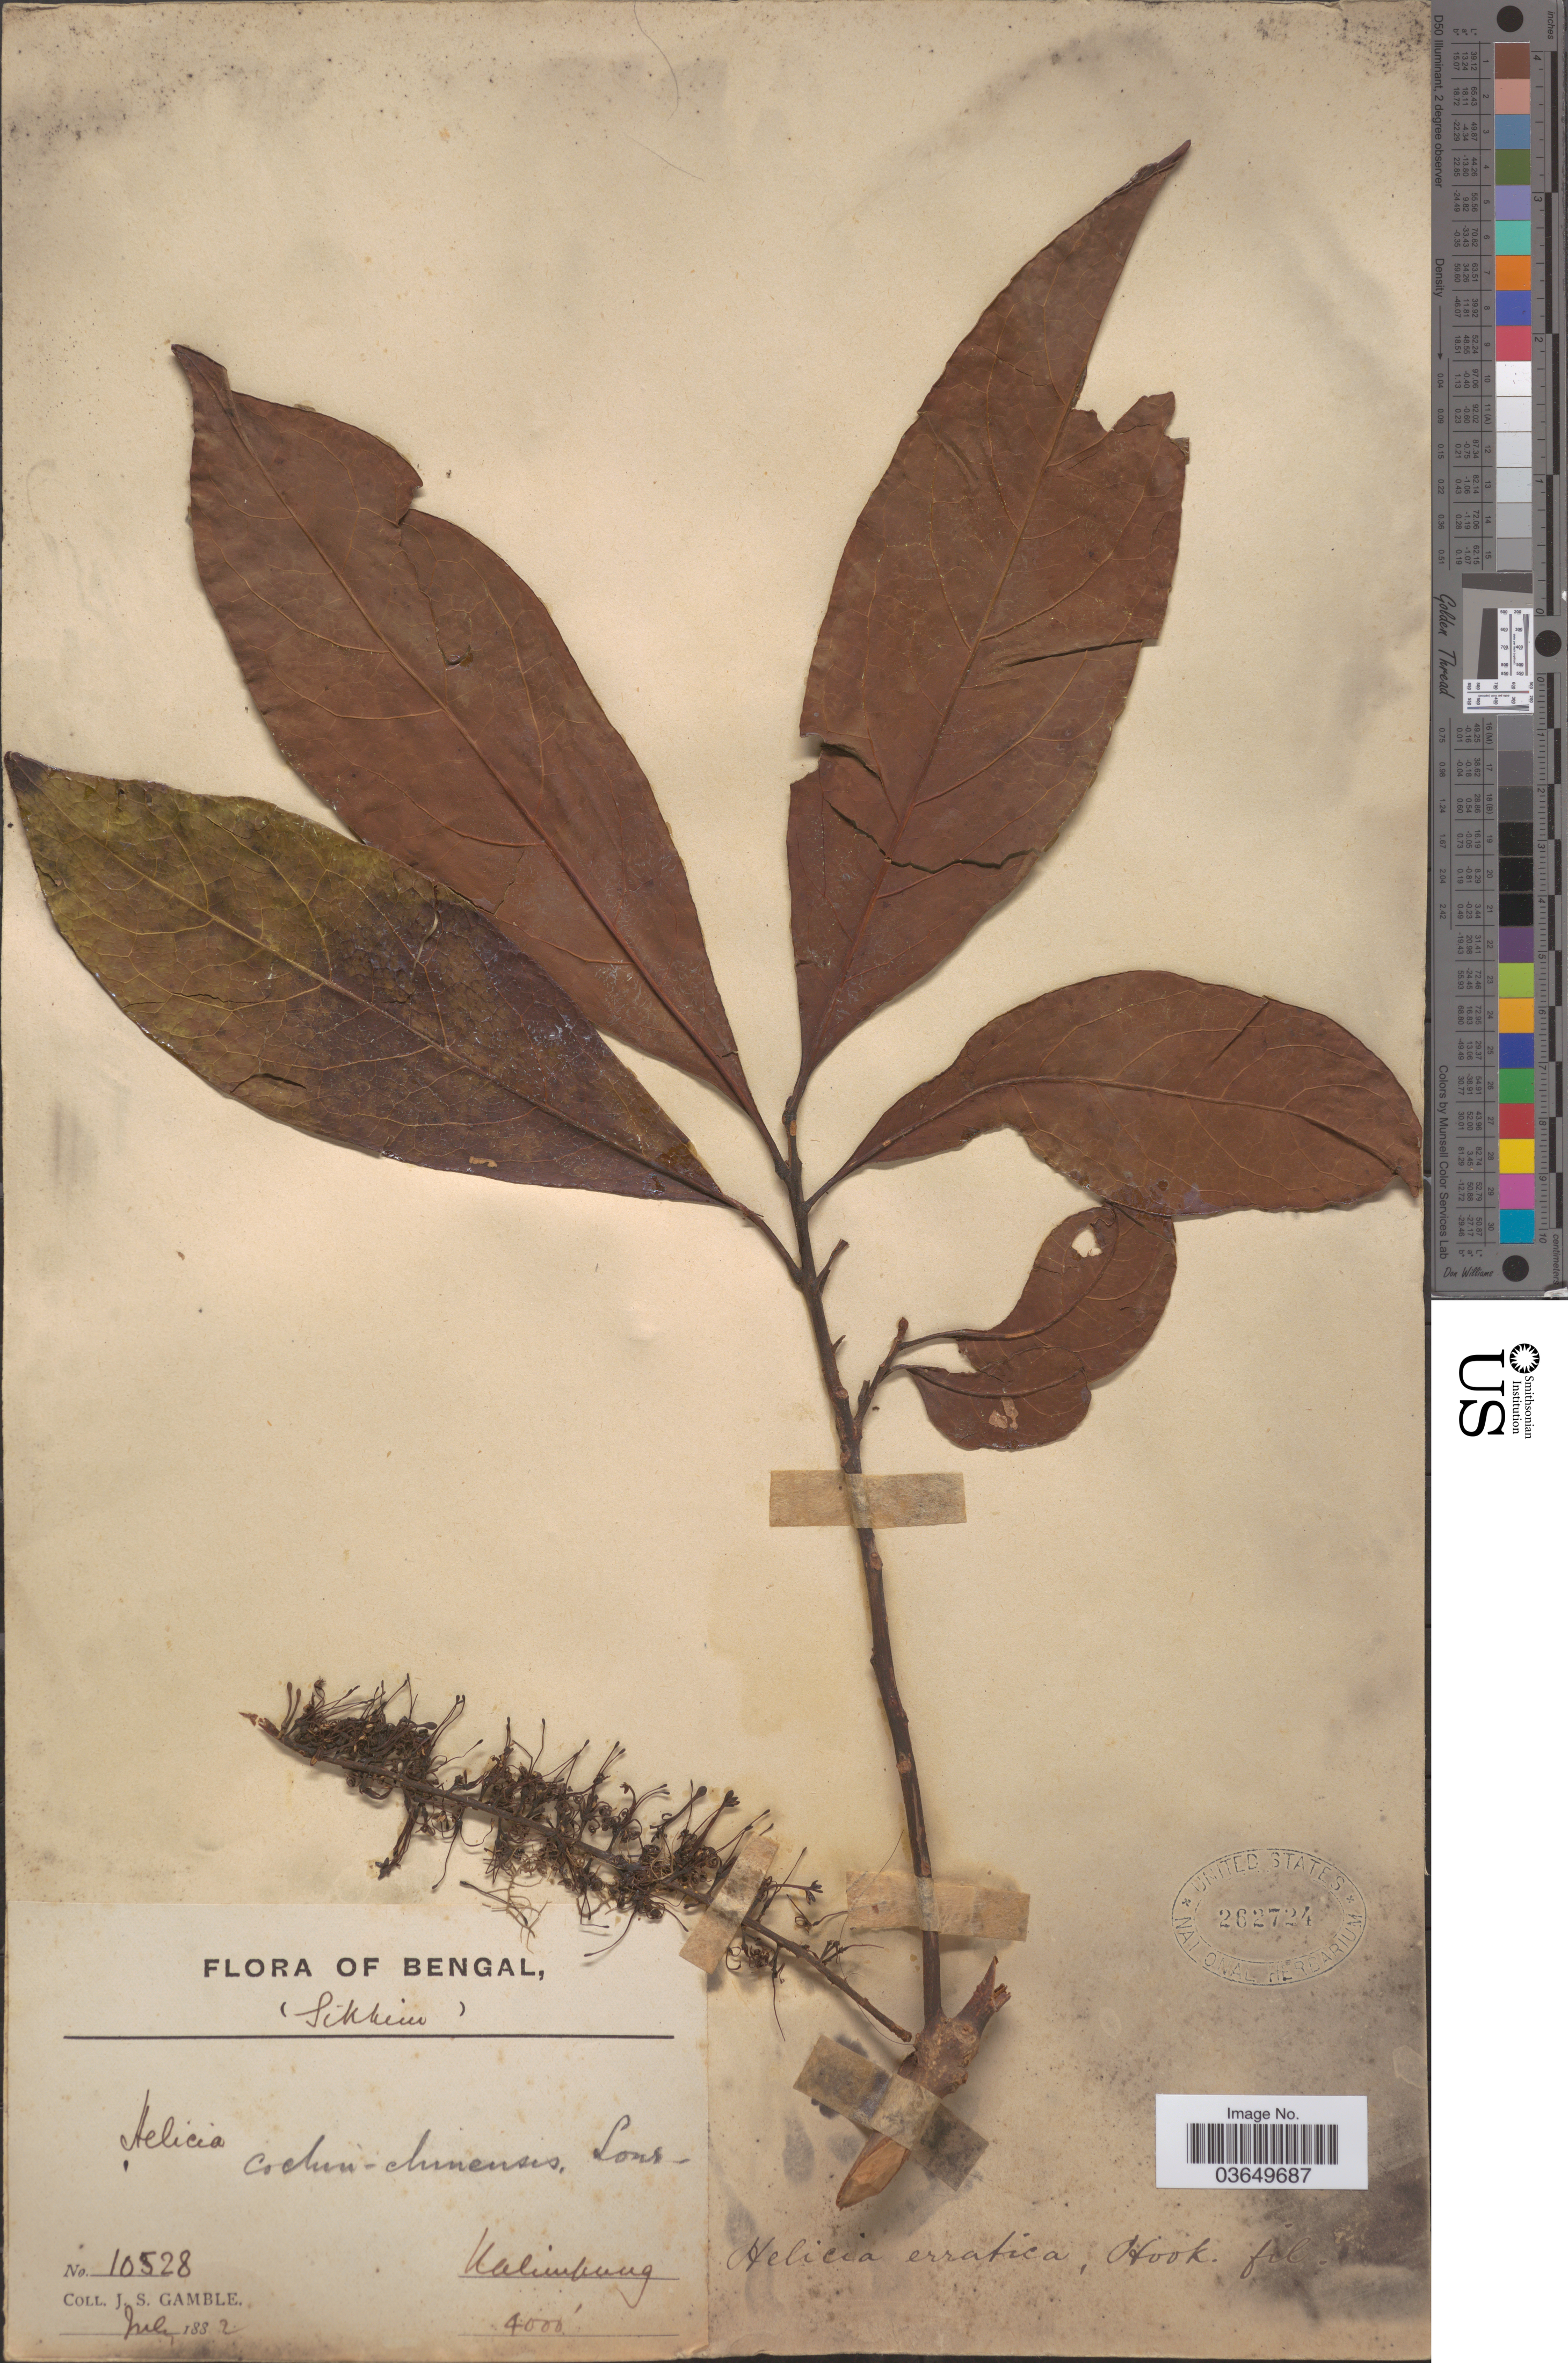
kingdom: Plantae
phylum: Tracheophyta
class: Magnoliopsida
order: Proteales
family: Proteaceae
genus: Helicia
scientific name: Helicia erratica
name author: Hook. f.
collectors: J. S. Gamble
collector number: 10528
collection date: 1882-07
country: India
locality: Bengal, (Sikkim). Kalimpung.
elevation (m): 1219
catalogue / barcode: US 262724